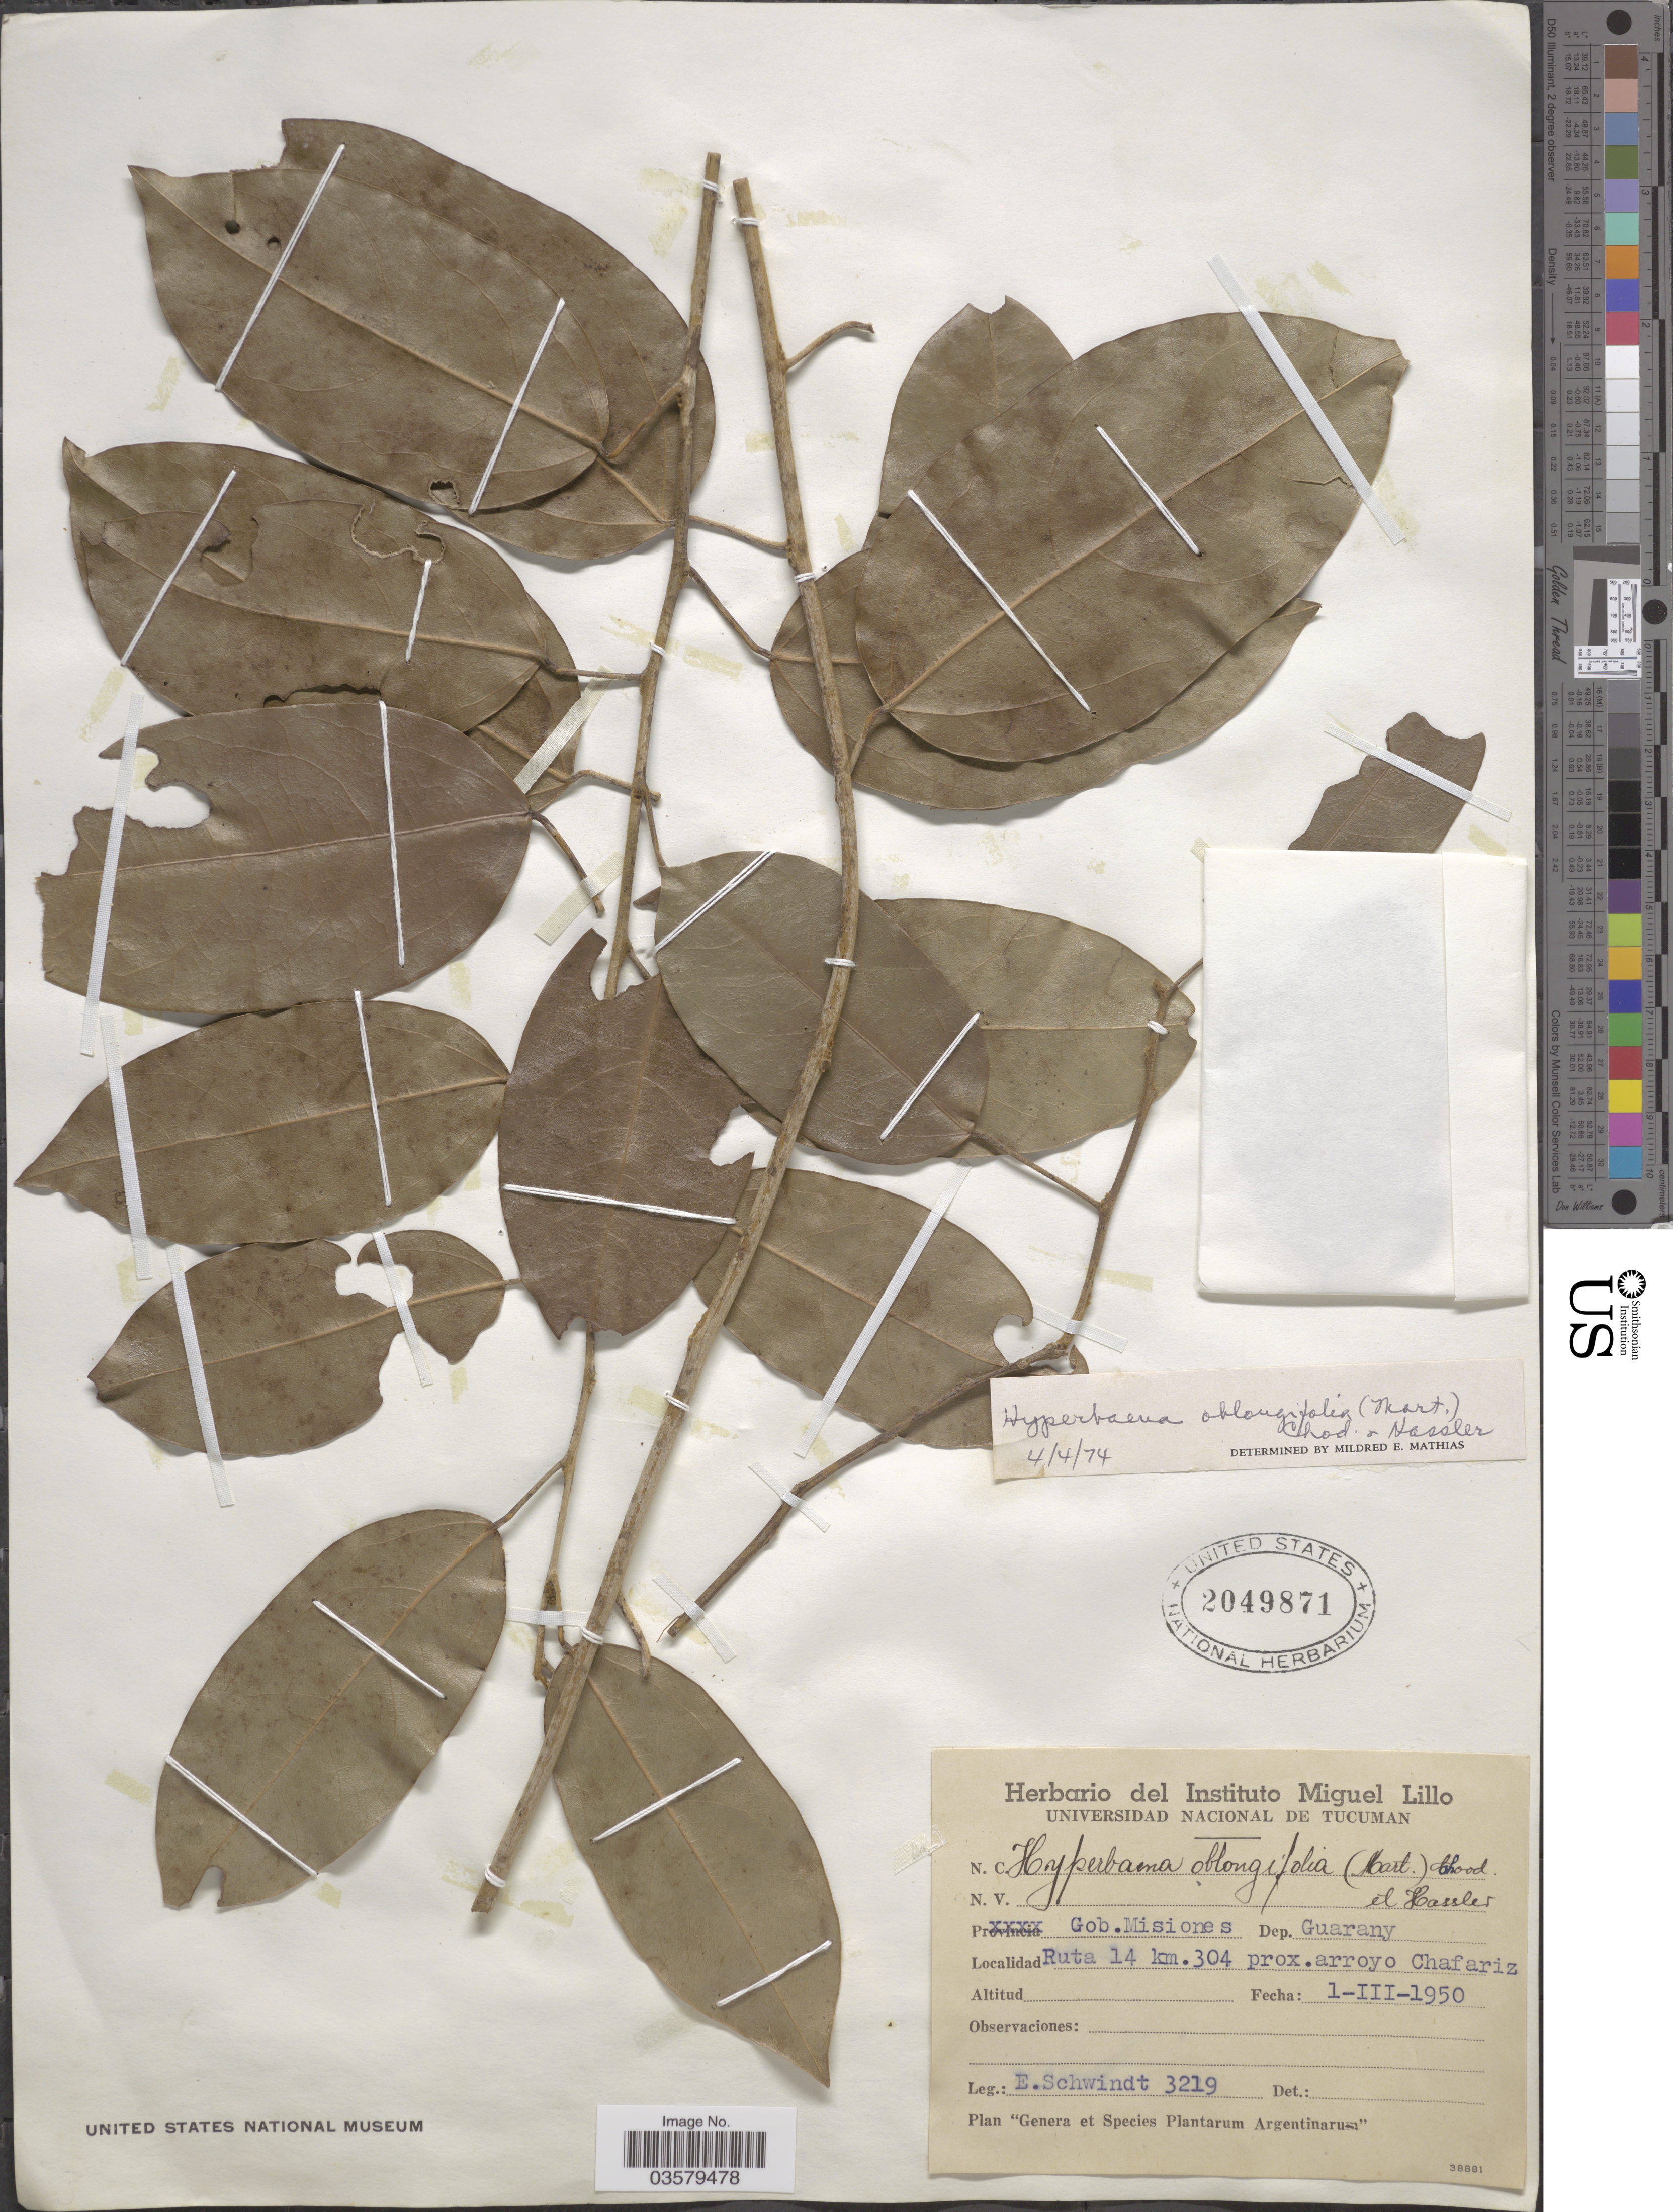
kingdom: Plantae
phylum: Tracheophyta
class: Magnoliopsida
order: Ranunculales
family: Menispermaceae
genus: Hyperbaena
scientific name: Hyperbaena oblongifolia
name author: (Eichler) Chodat & Hassl.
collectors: E. Schwindt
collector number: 3219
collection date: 1950-03-01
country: Argentina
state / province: Misiones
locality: Gob. Misiones. Dep. Guarany. Ruta 14 km. 304 prox. arroyo Chafariz.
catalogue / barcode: US 2049871